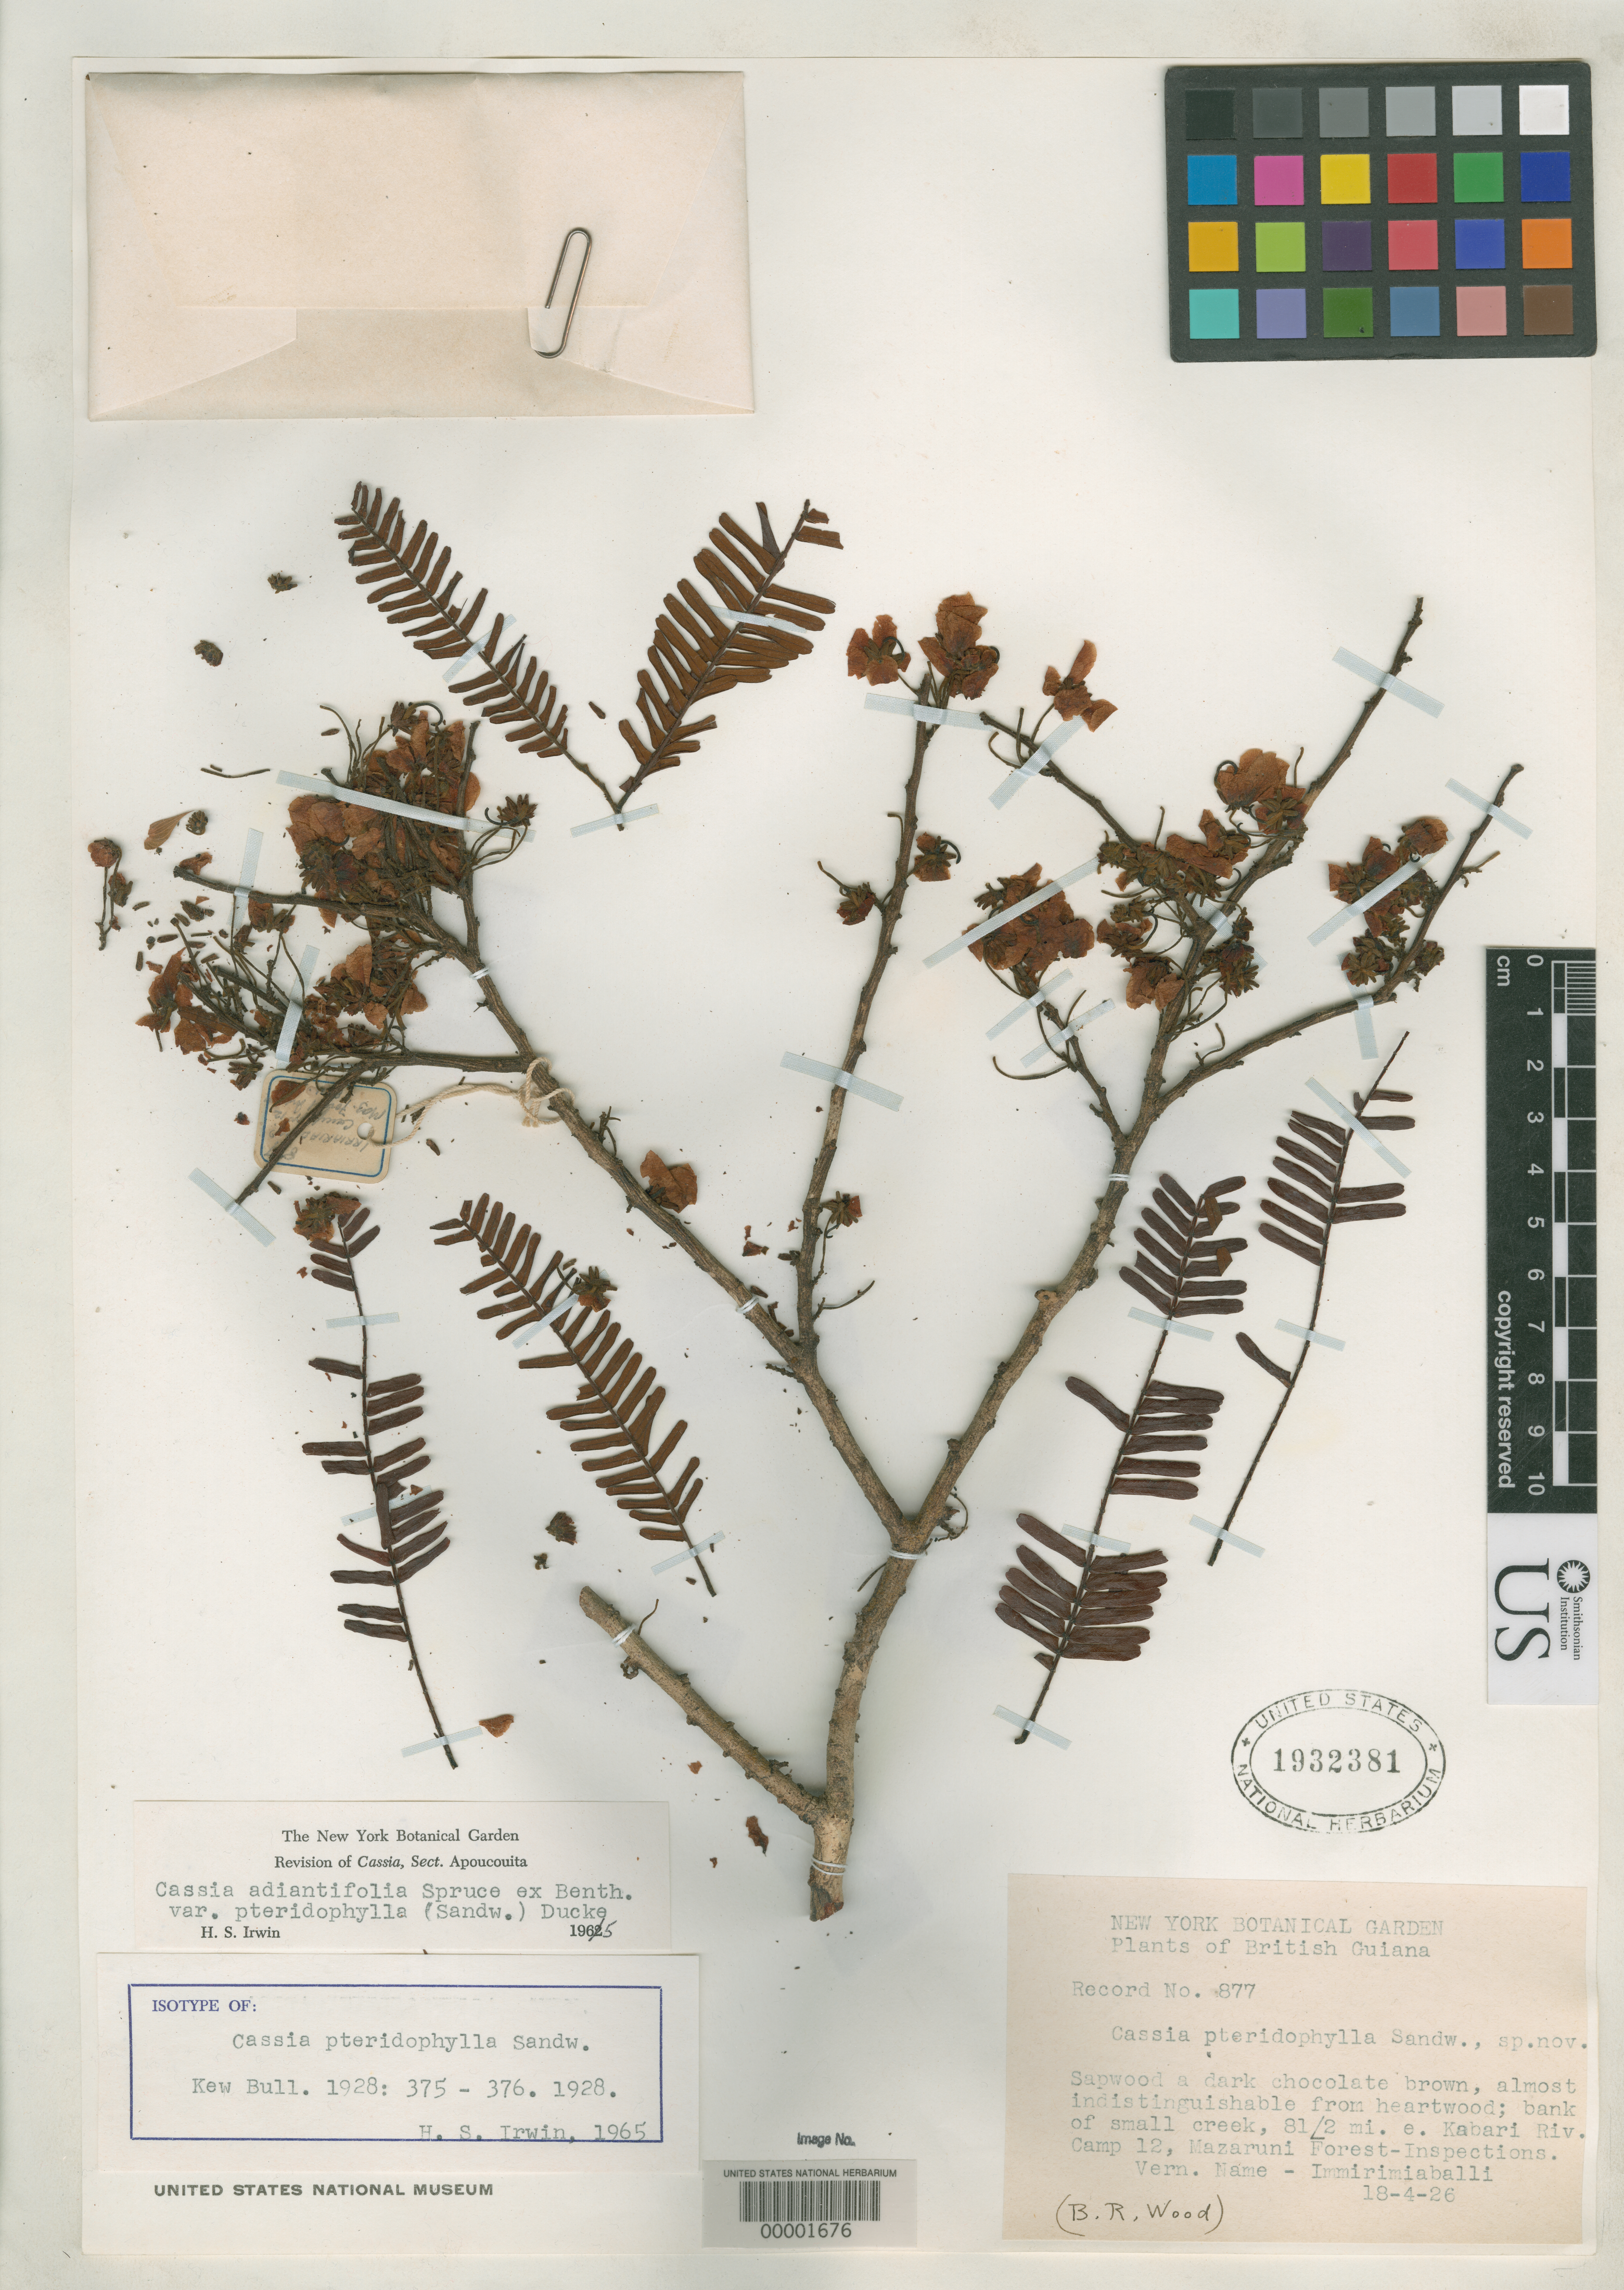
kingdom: Plantae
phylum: Tracheophyta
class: Magnoliopsida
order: Fabales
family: Fabaceae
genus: Cassia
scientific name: Cassia pteridophylla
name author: Sandwith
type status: Isotype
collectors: B. Wood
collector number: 877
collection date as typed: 18 Apr 1926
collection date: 1926-04-18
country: Guyana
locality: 81/2 mi E Kabari river, camp 12, Mazaruni Forest.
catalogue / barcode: US 1932381